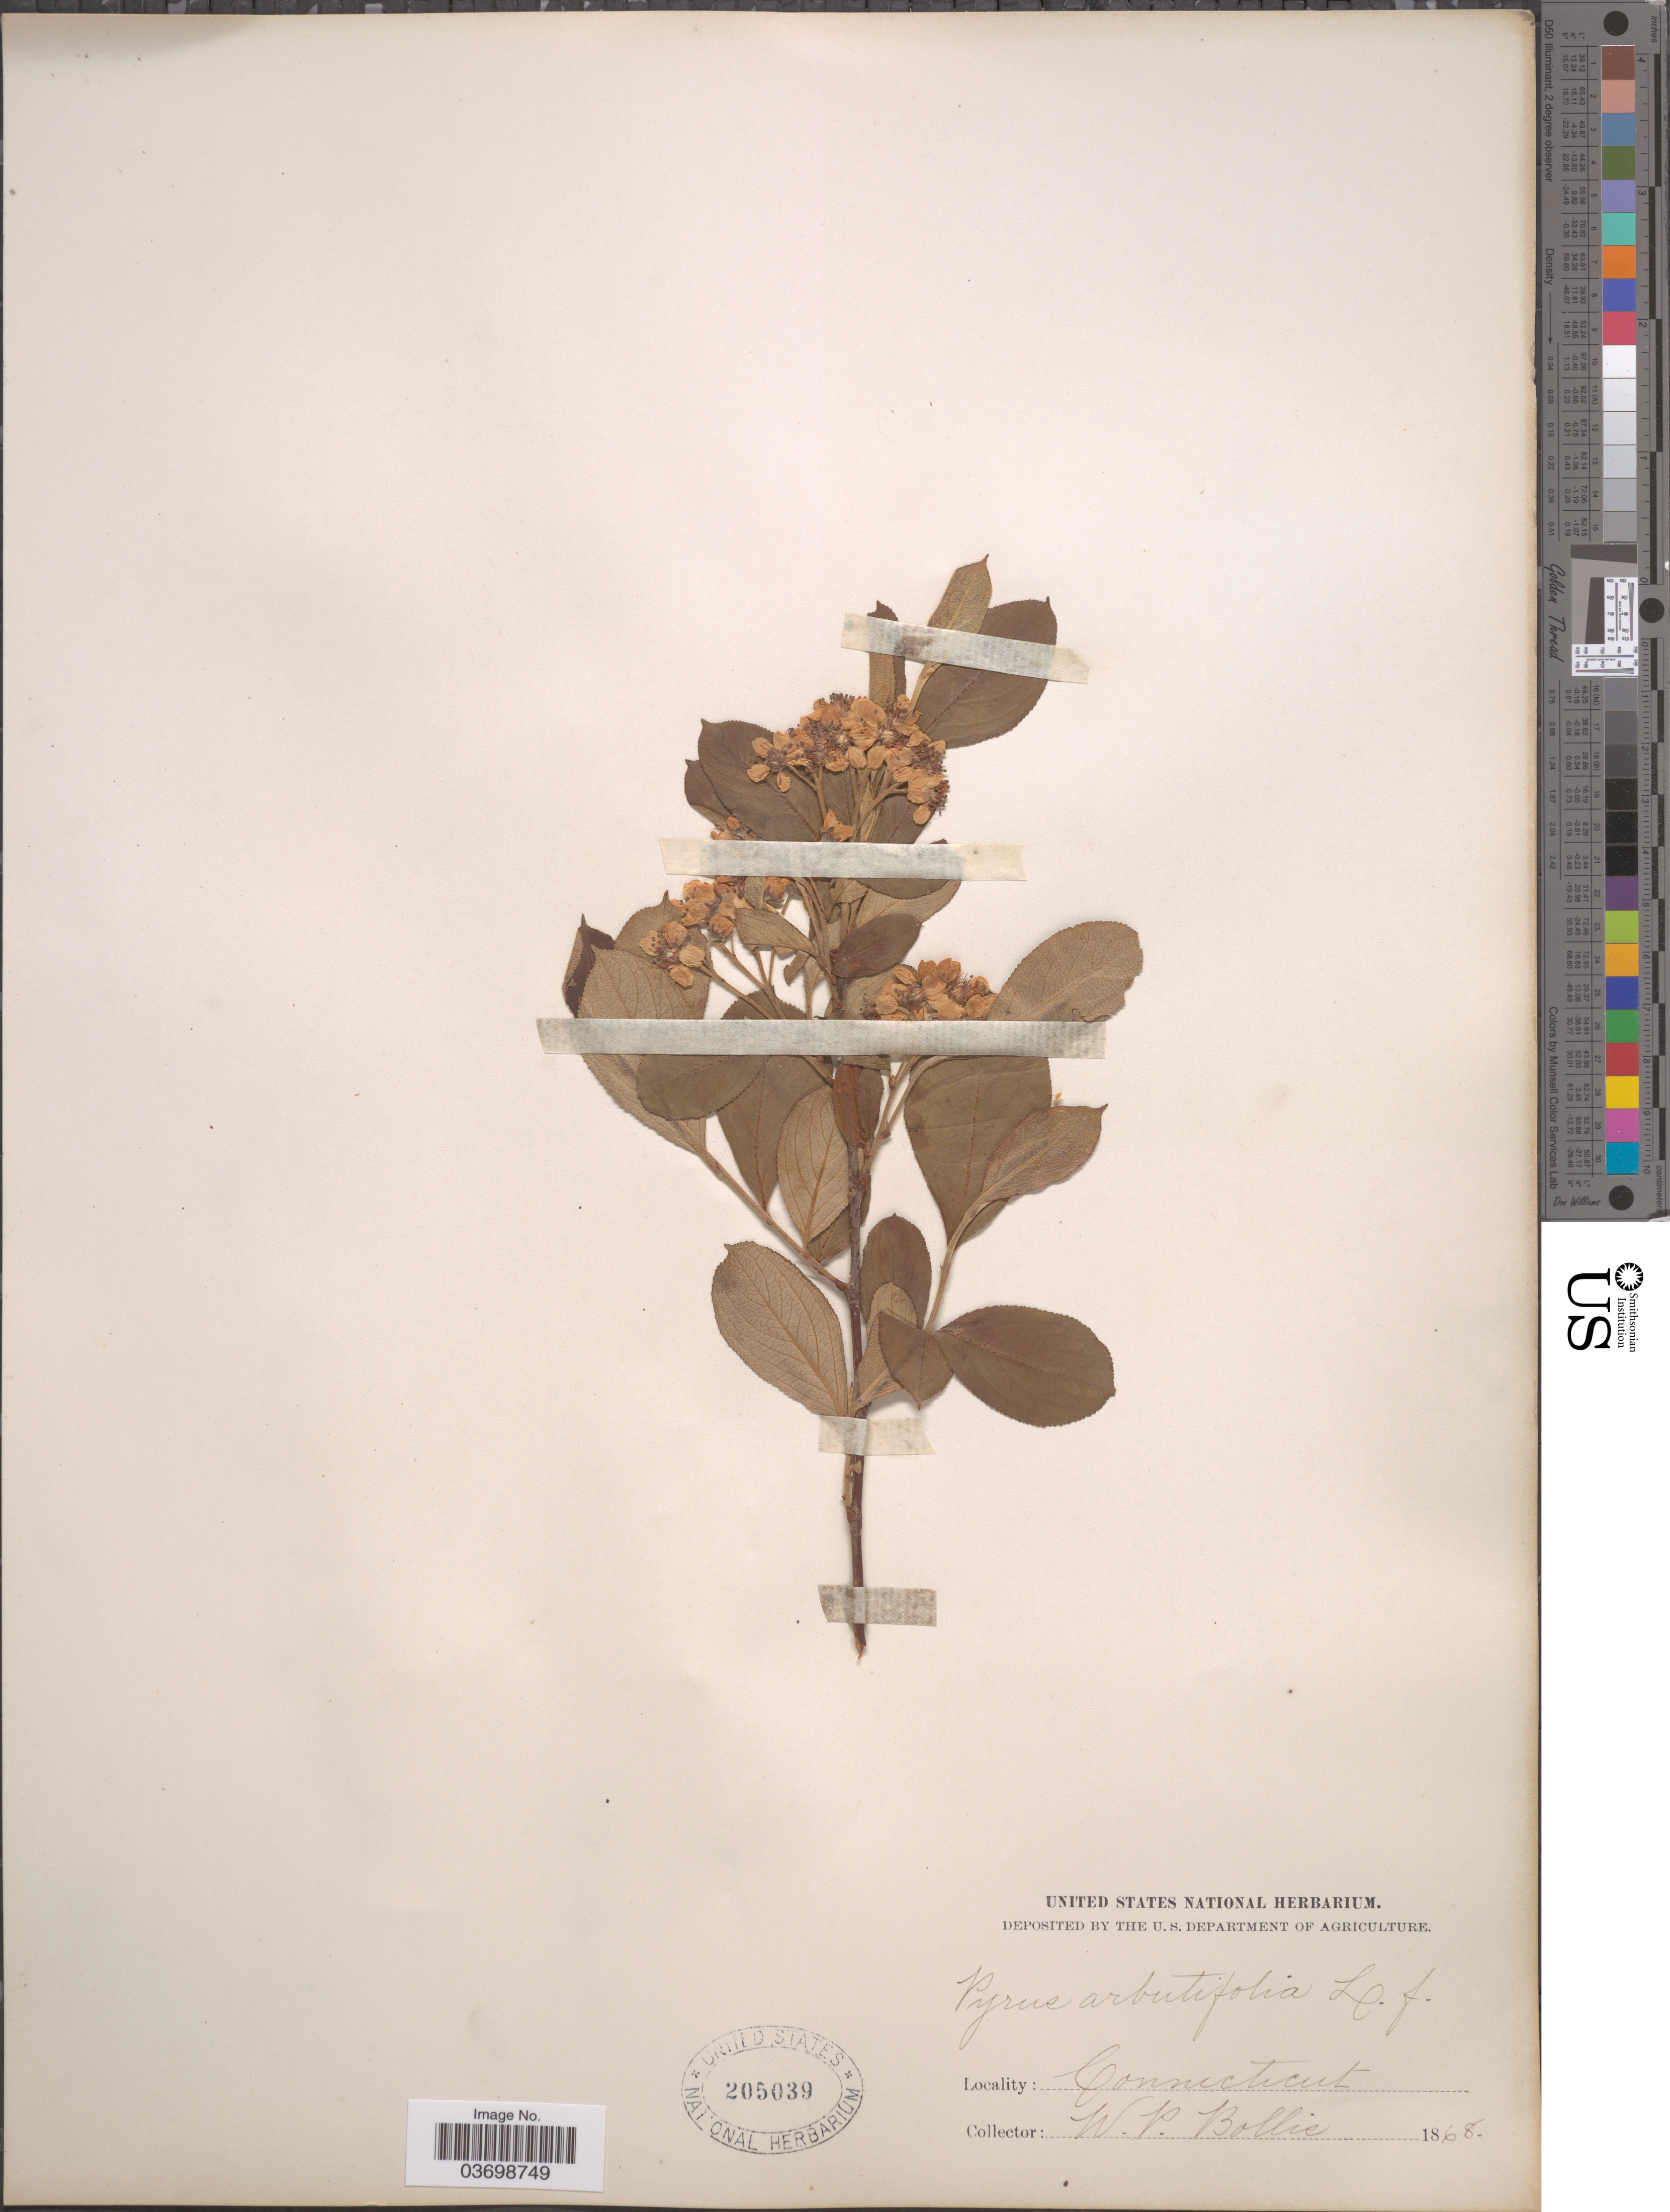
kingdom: Plantae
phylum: Tracheophyta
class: Magnoliopsida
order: Rosales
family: Rosaceae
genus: Aronia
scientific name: Aronia arbutifolia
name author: (L.) Pers.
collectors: W. P. Bollis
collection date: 1868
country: United States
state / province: Connecticut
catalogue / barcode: US 205039